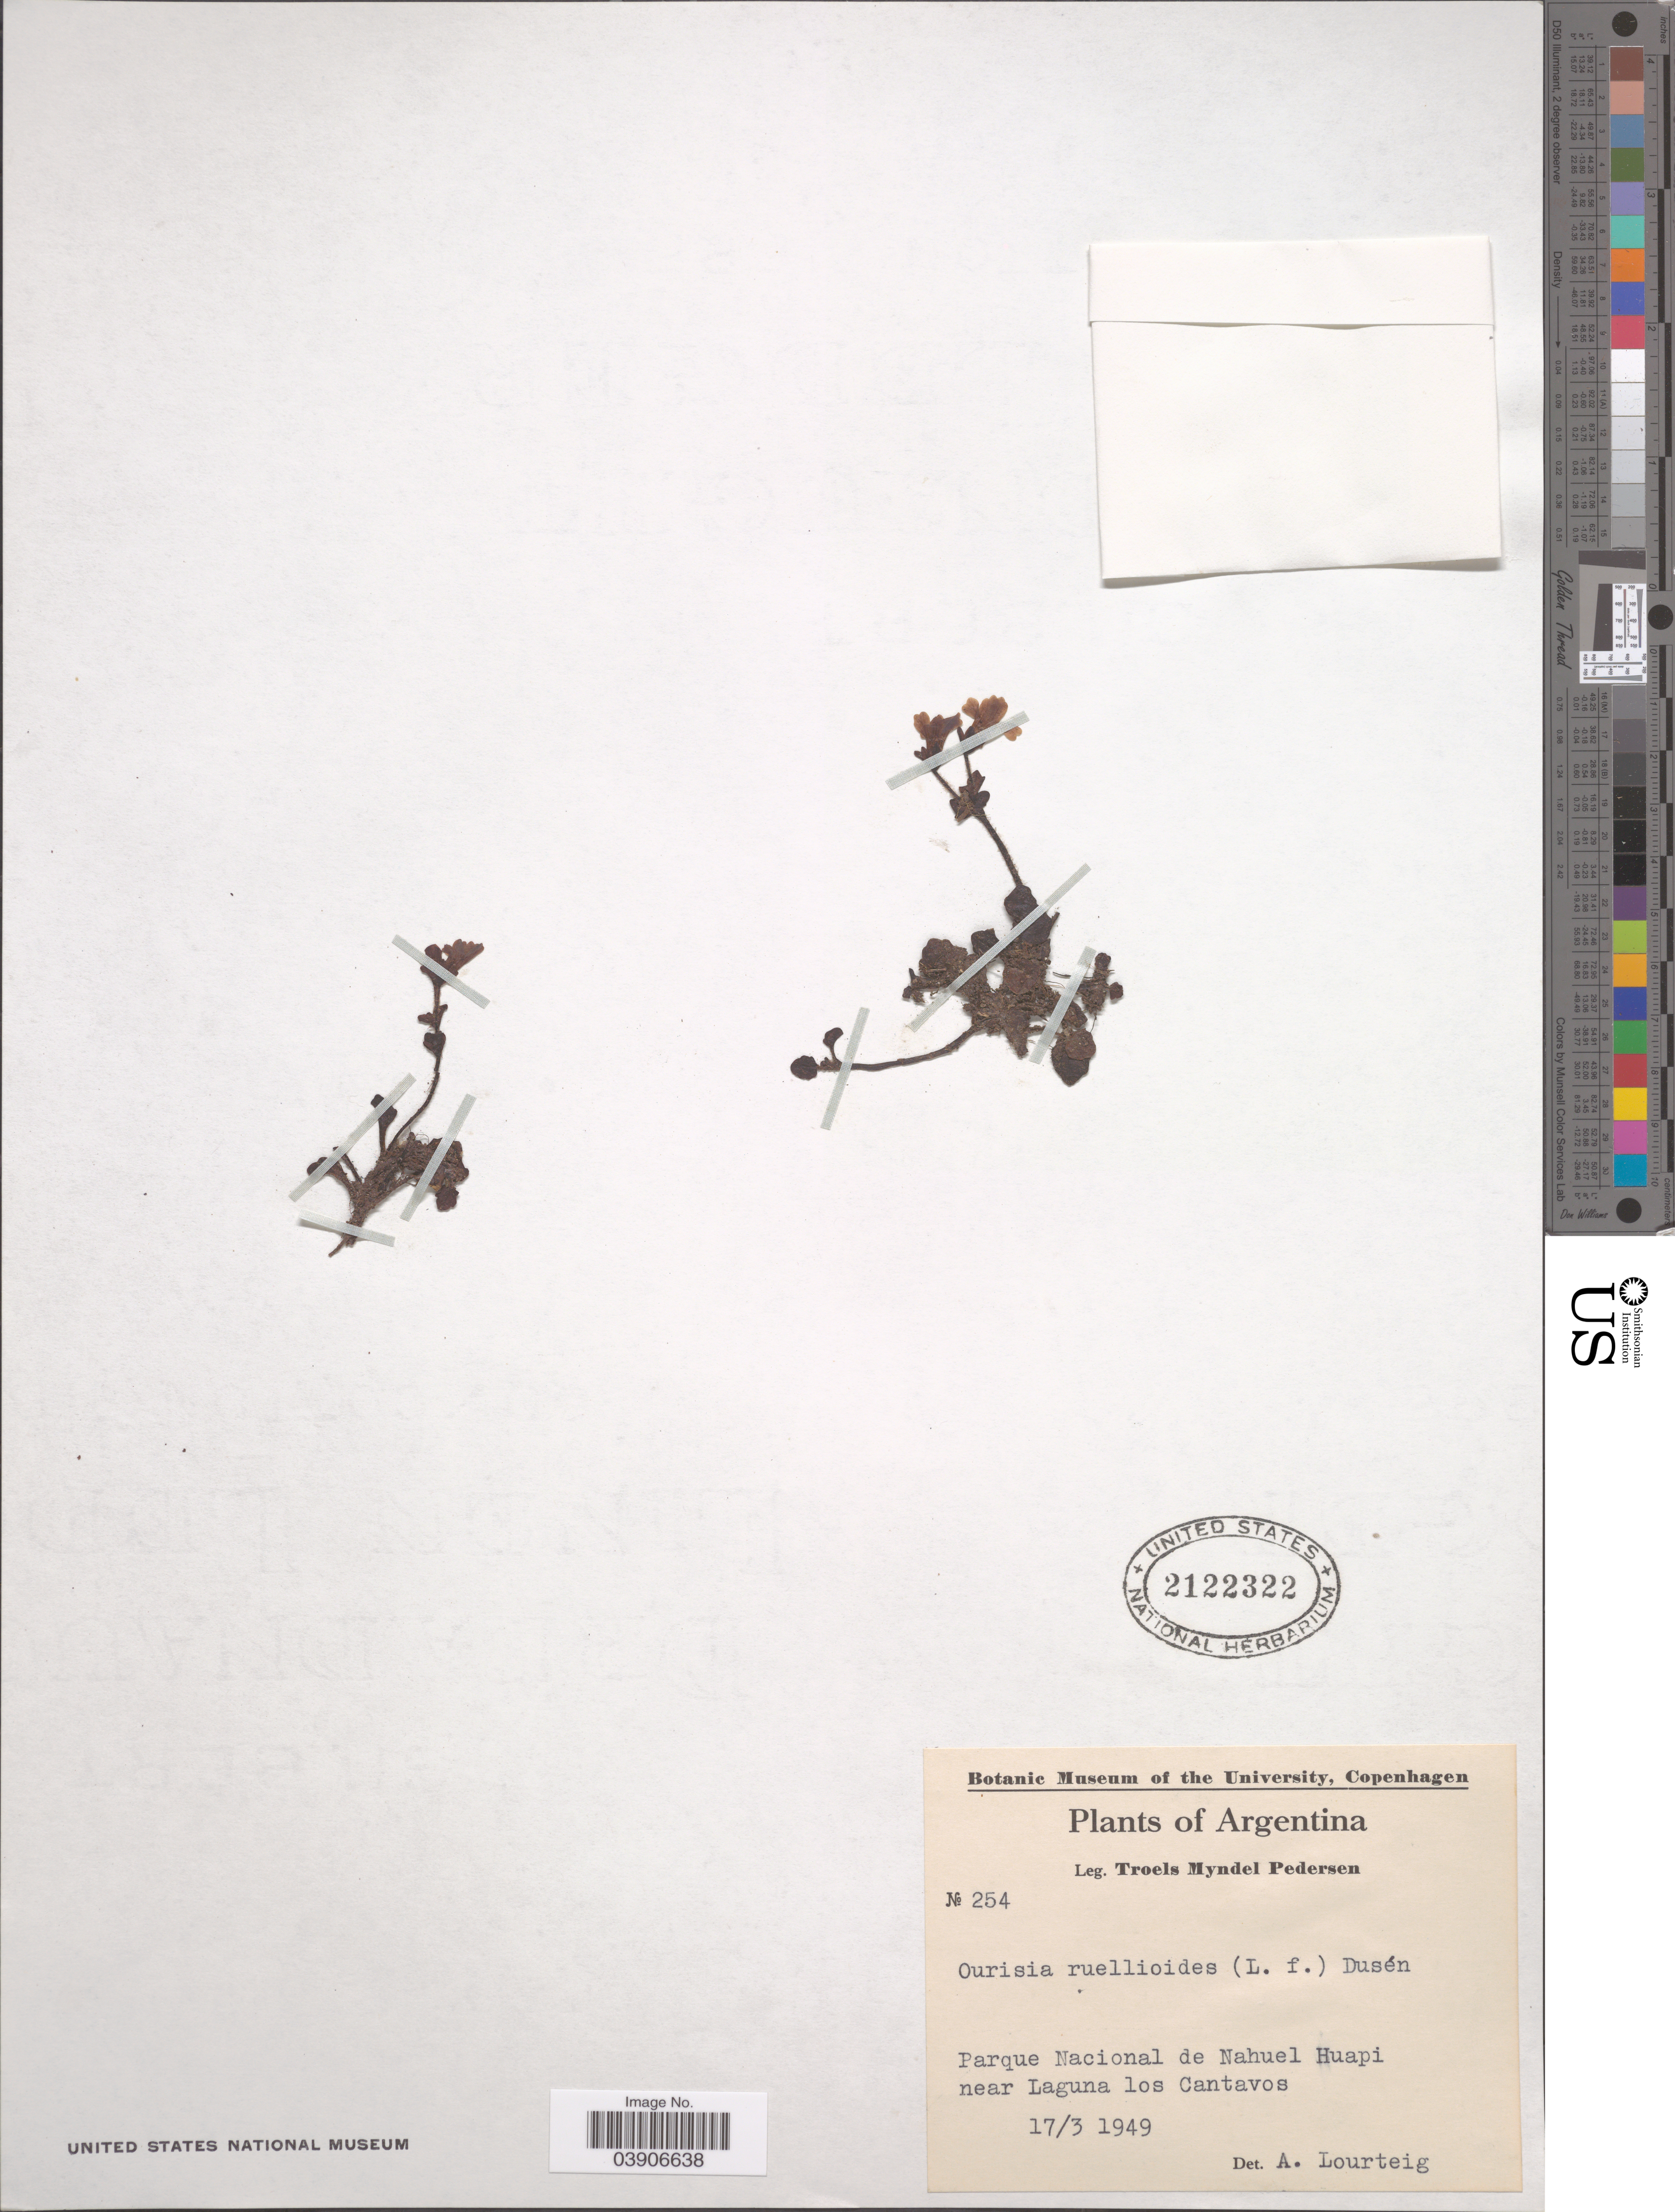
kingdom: Plantae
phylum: Tracheophyta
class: Magnoliopsida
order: Lamiales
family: Plantaginaceae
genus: Ourisia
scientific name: Ourisia ruellioides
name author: (L. f.) Kuntze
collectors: T. Pederson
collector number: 254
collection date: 1949-03-17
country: Argentina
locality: Parque Nacional de Nahuel Huapi near Laguna los Cantavos.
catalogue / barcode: US 2122322